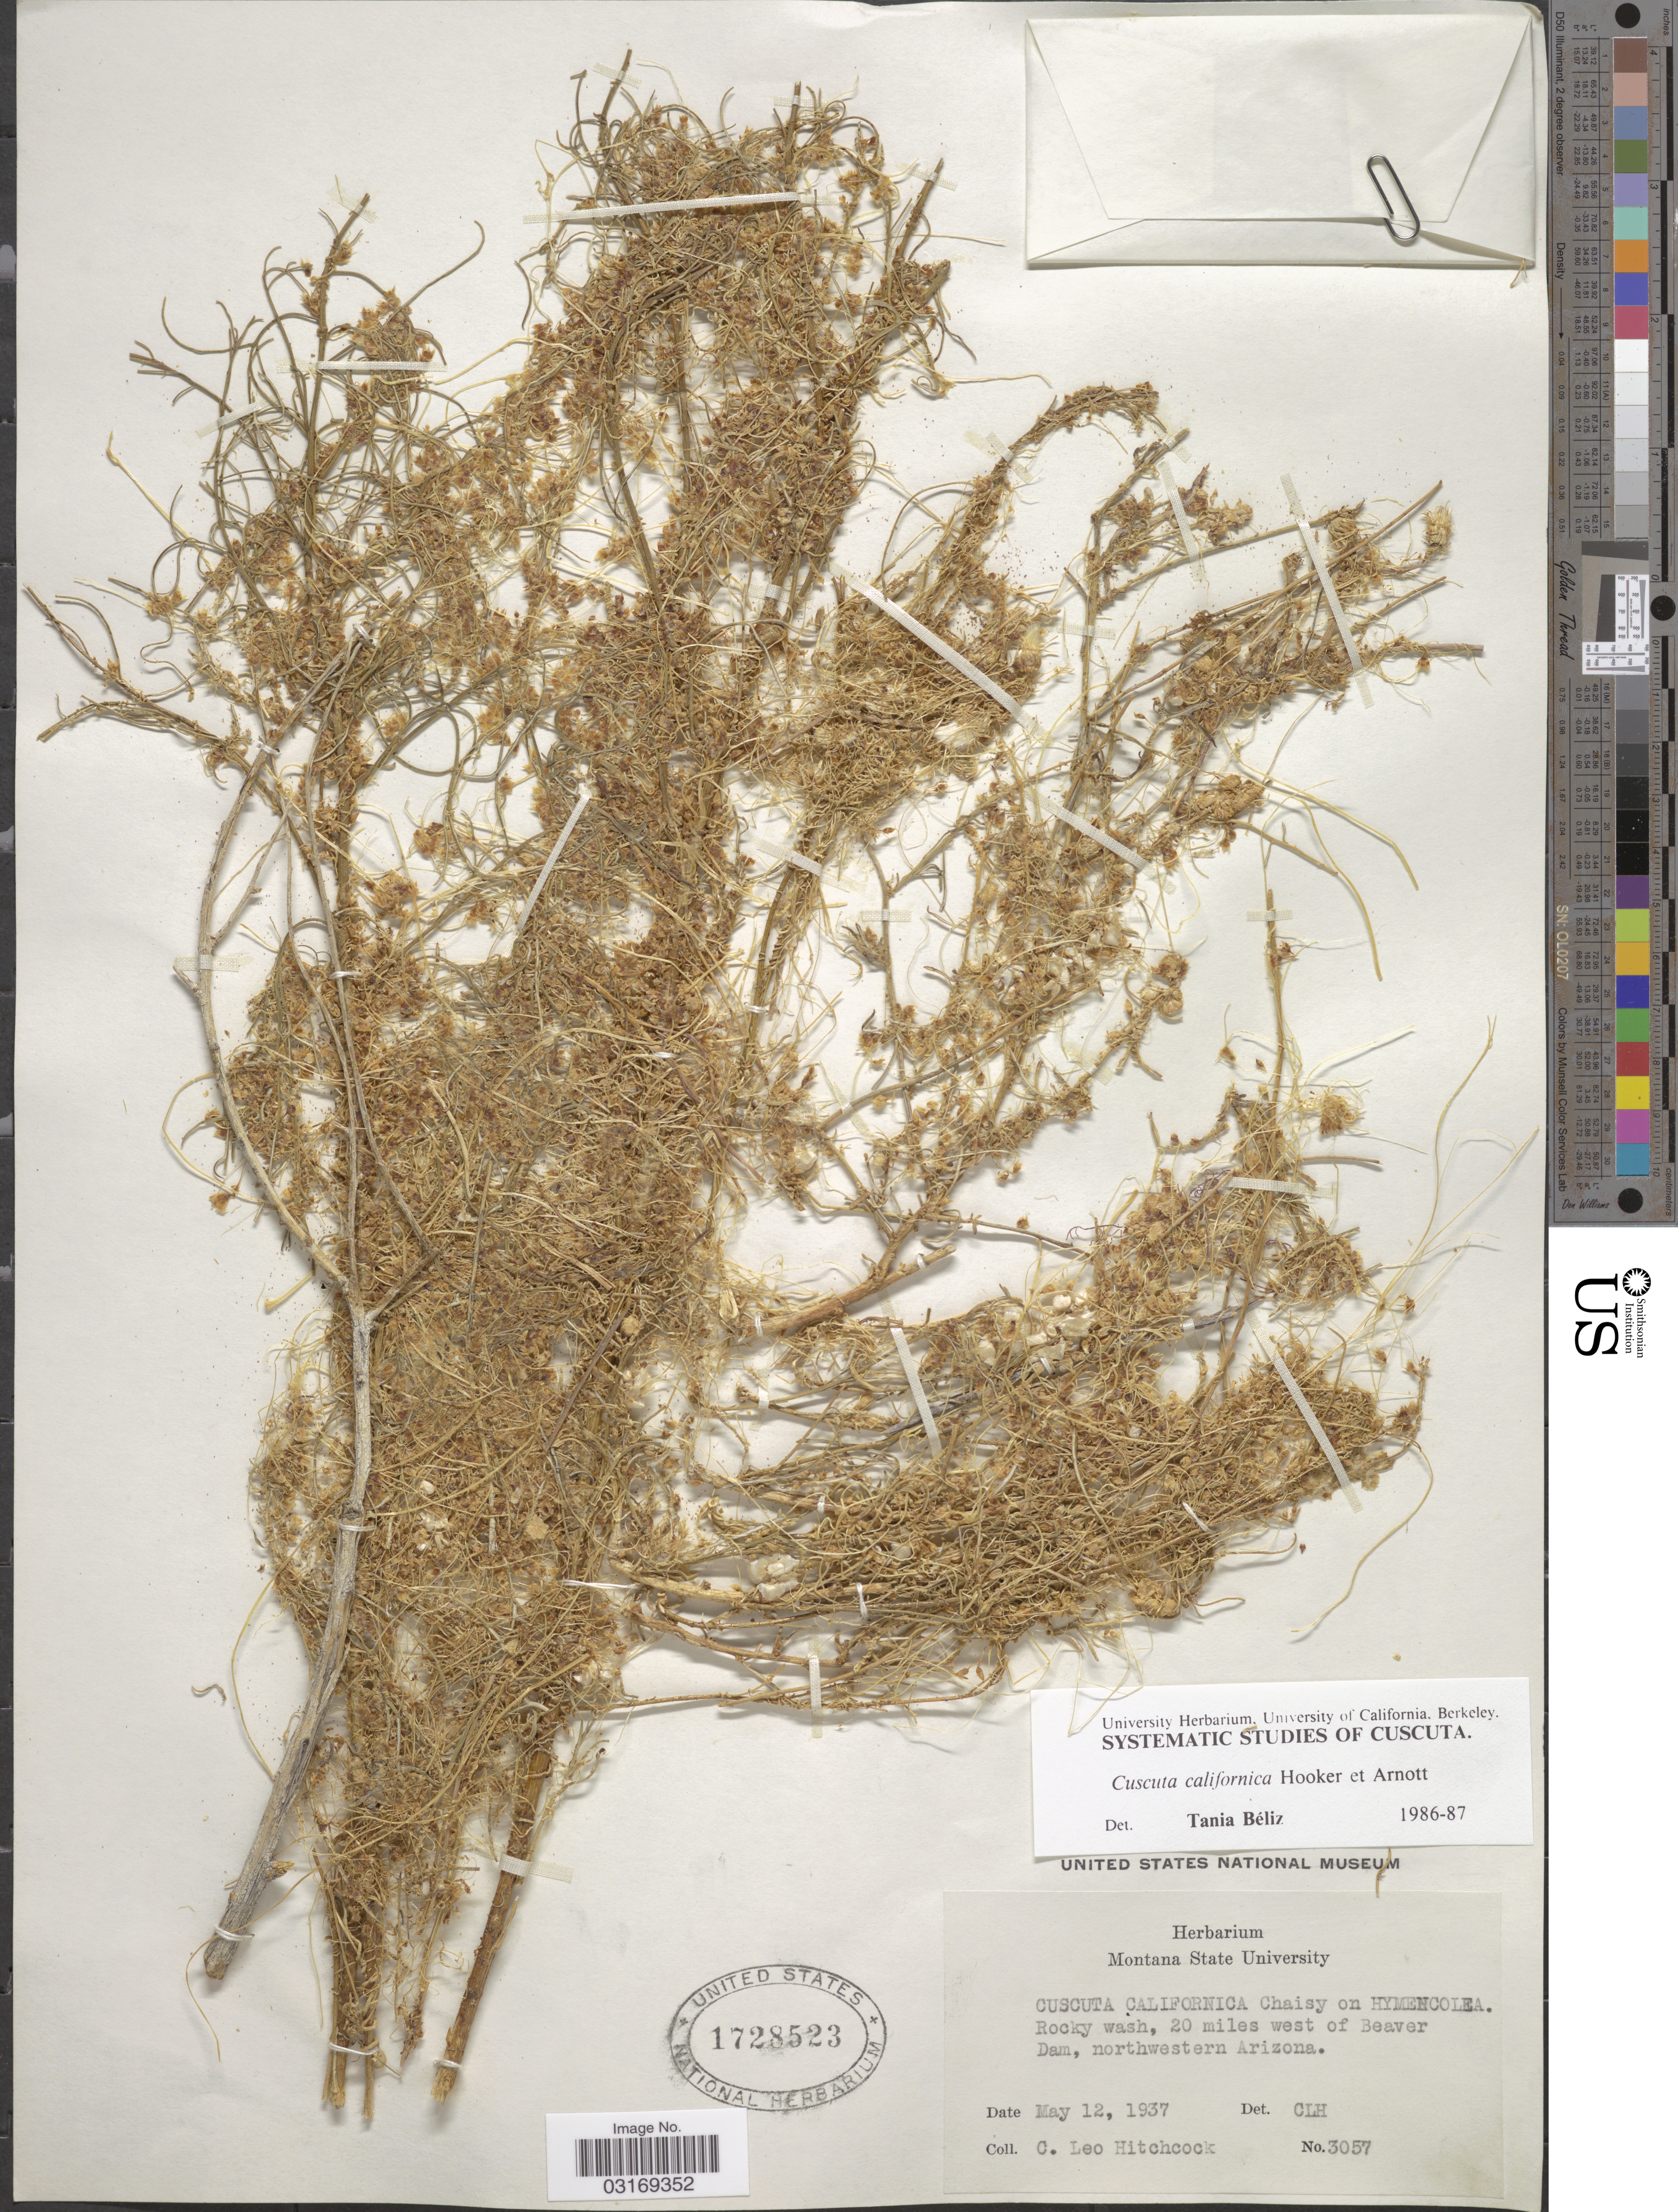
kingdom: Plantae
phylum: Tracheophyta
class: Magnoliopsida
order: Solanales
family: Convolvulaceae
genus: Cuscuta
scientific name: Cuscuta californica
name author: Hook. & Arn.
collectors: C. L. Hitchcock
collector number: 3057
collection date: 1937-05-12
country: United States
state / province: Arizona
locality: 20 miles west of Beaver Dam, northwestern Arizona.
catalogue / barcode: US 1728523